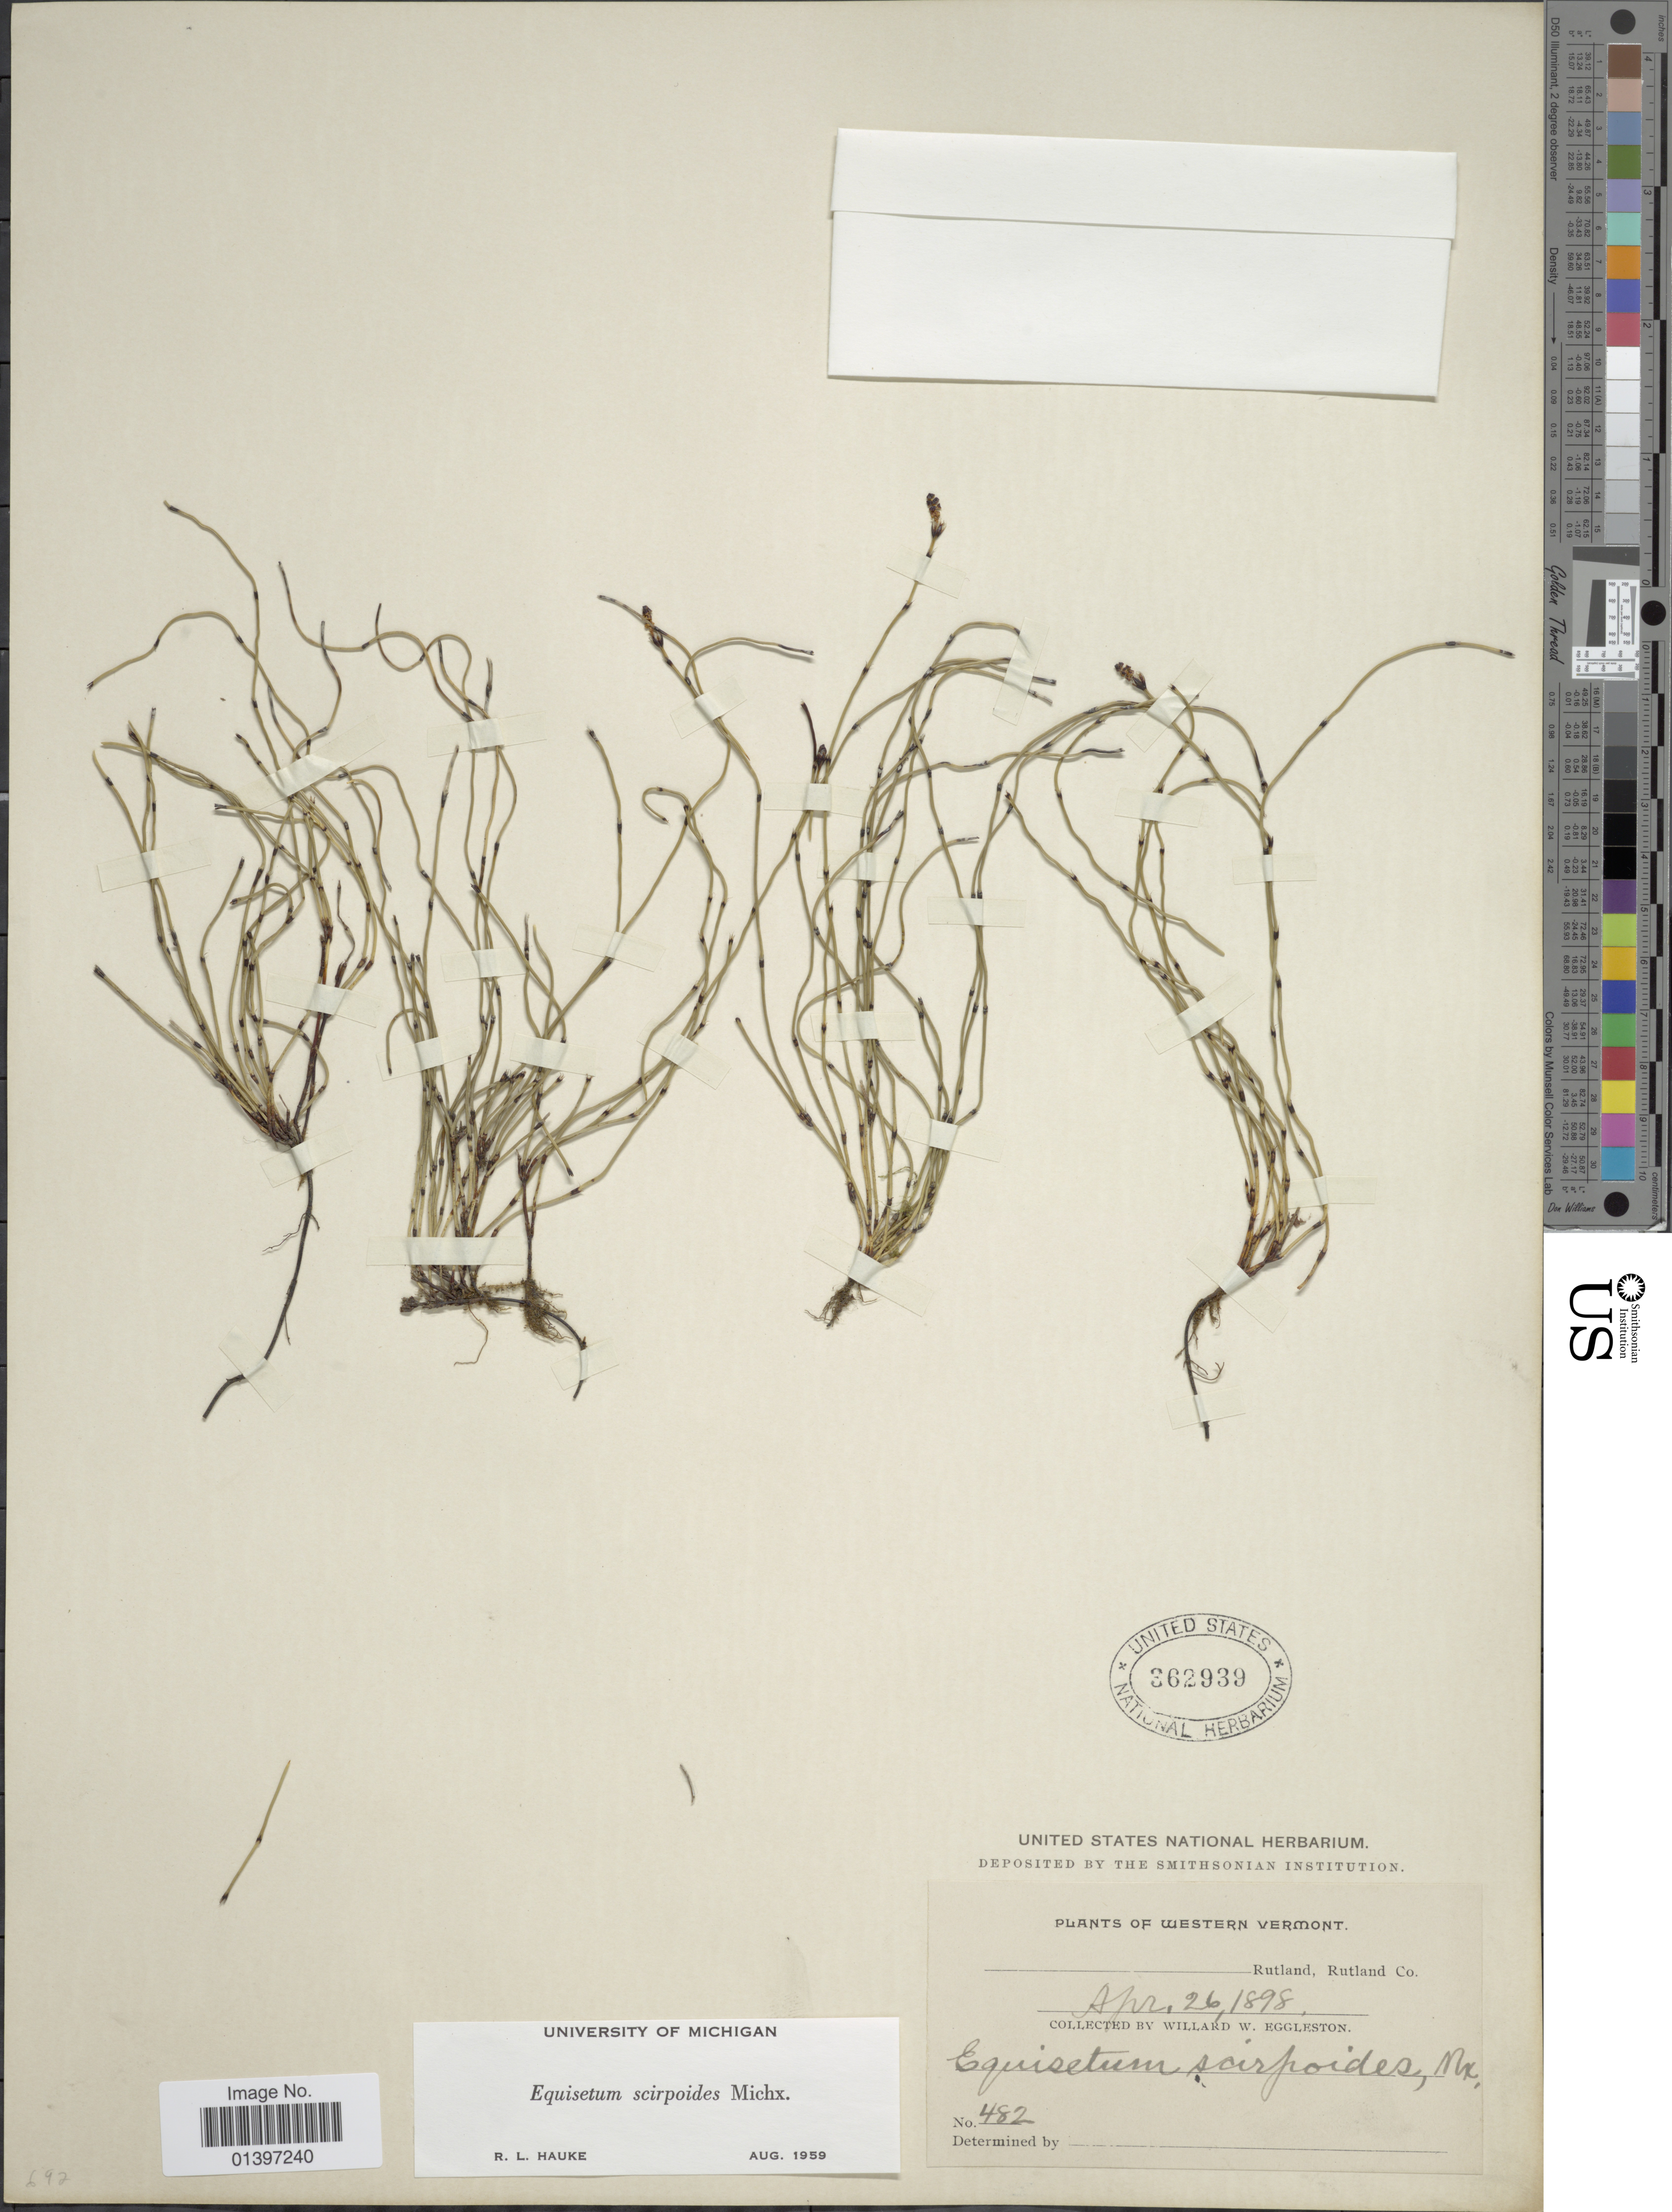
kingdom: Plantae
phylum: Tracheophyta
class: Polypodiopsida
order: Equisetales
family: Equisetaceae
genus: Equisetum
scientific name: Equisetum scirpoides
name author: Michx.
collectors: W. W. Eggleston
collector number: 482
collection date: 1898-04-26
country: United States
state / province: Vermont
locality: Western Vermont, Rutland, Rutland Co.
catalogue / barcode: US 362939